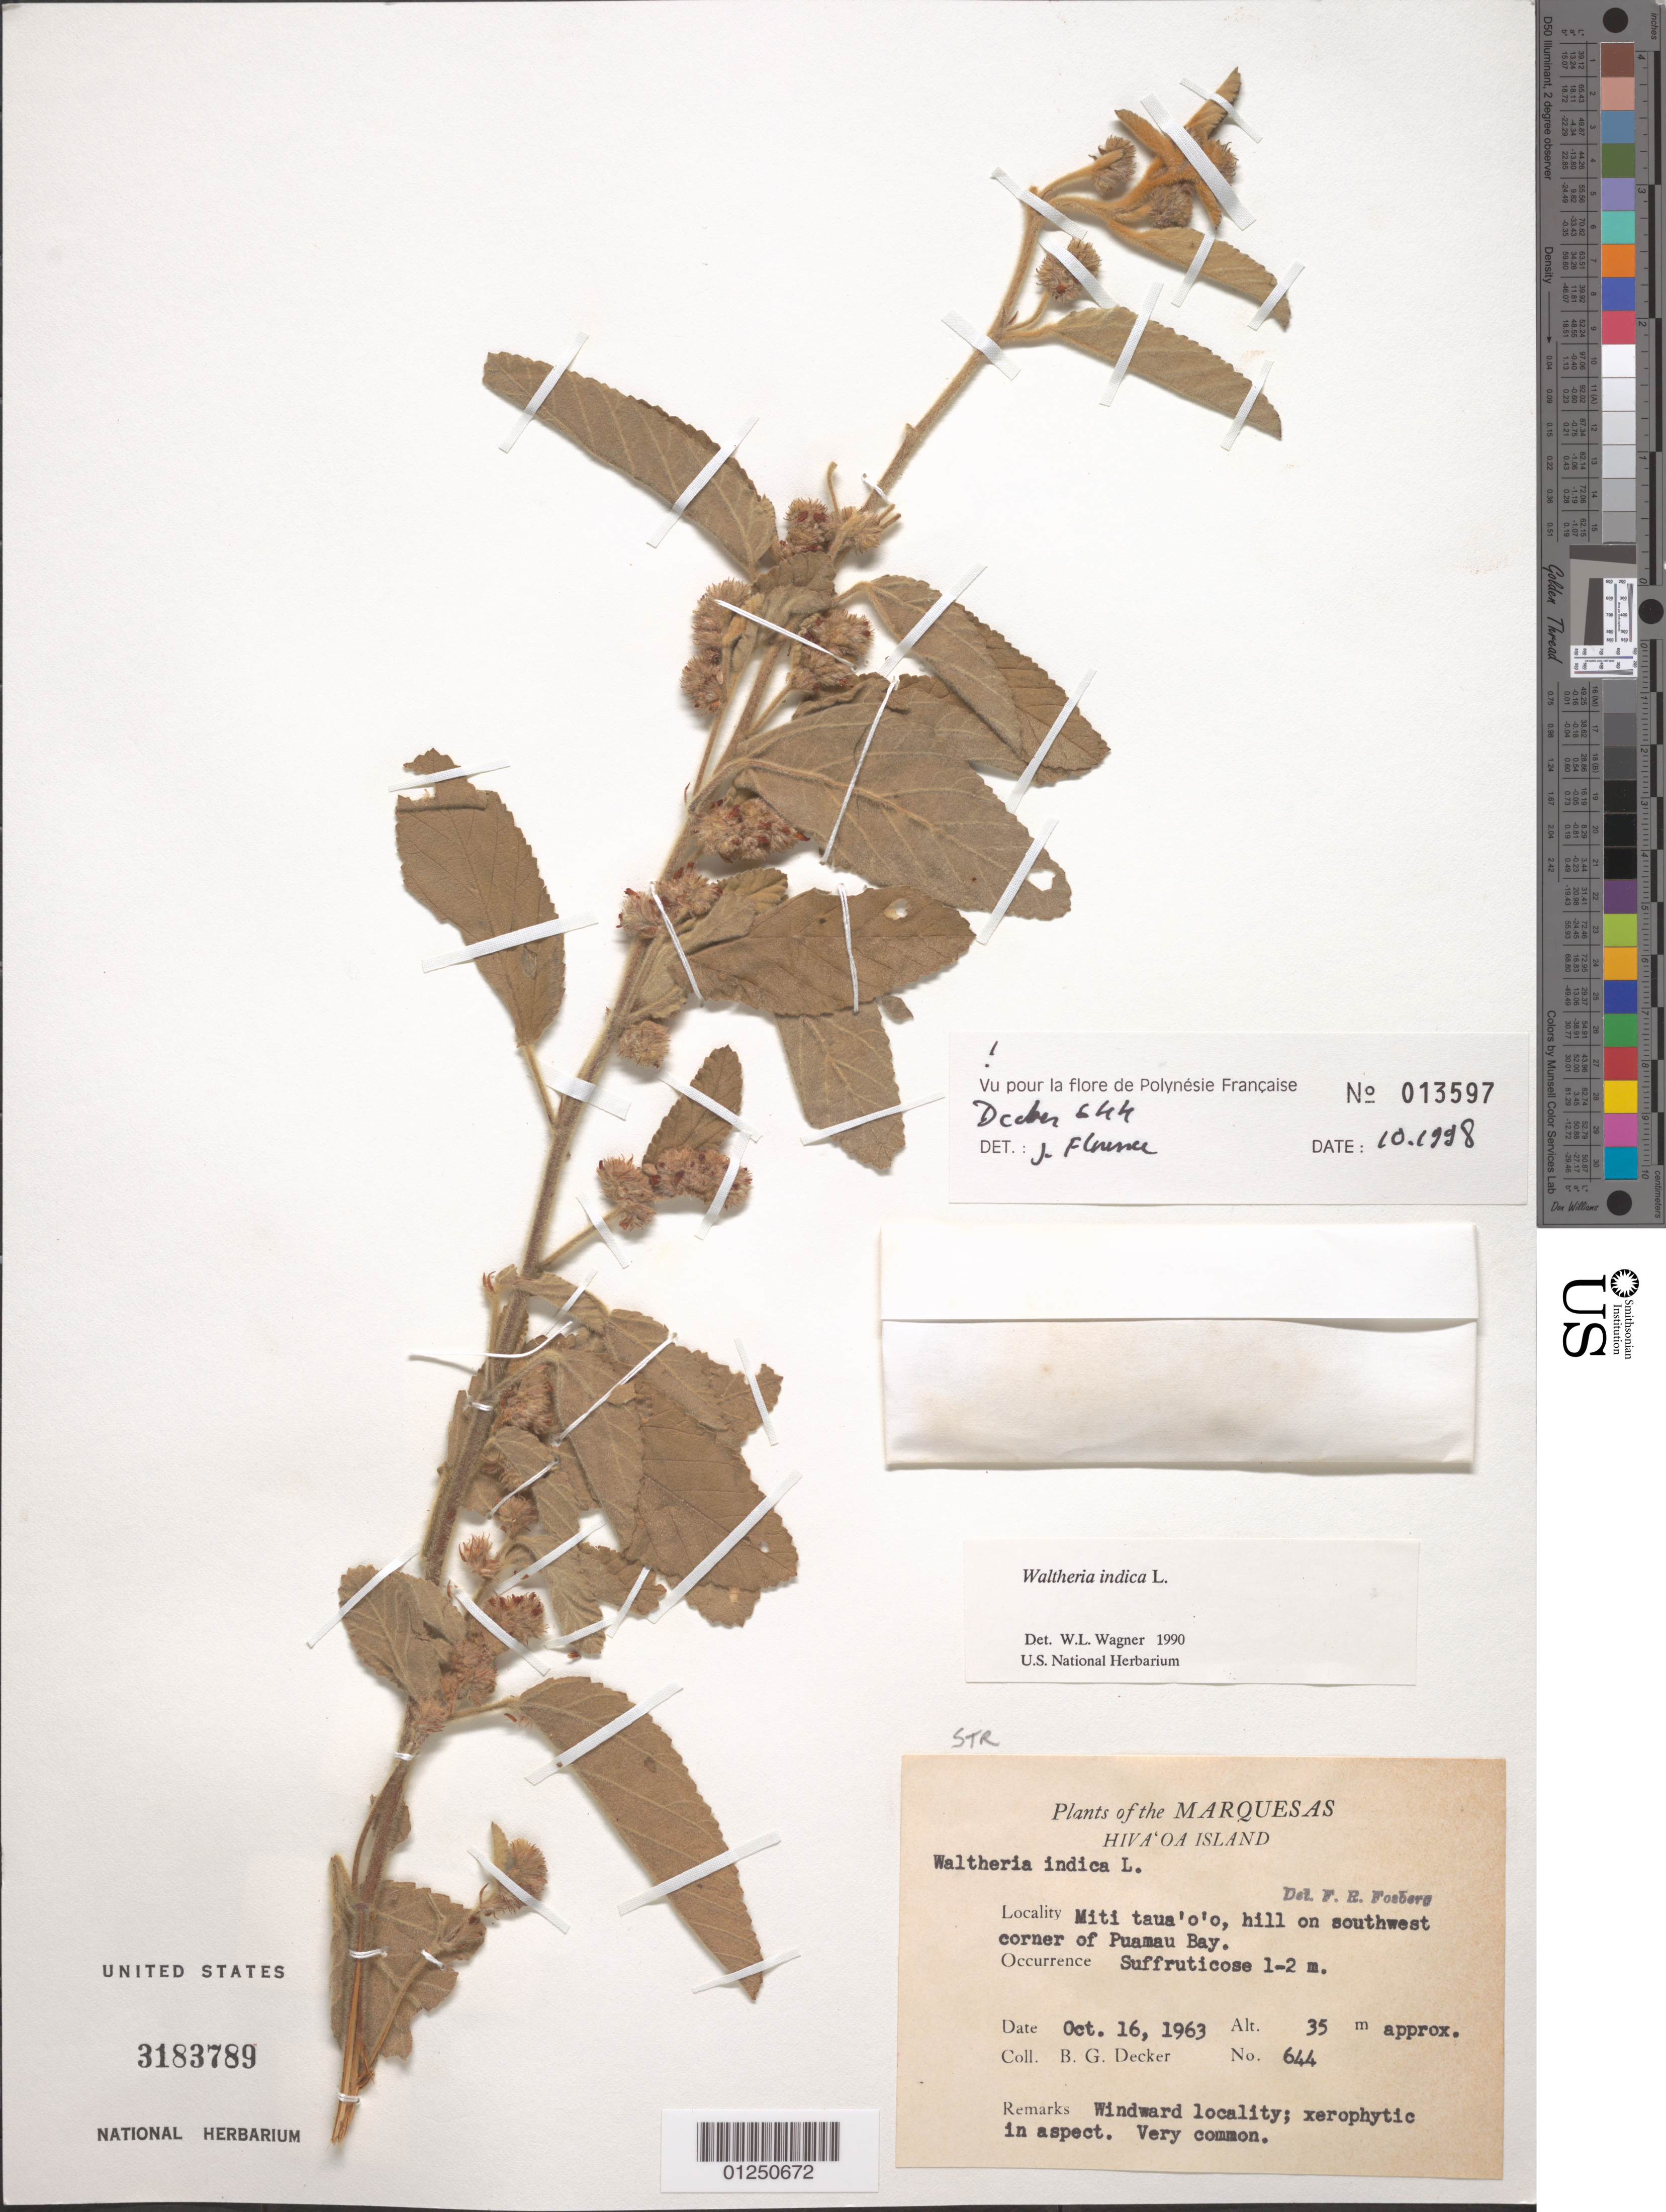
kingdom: Plantae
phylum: Tracheophyta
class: Magnoliopsida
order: Malvales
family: Malvaceae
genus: Waltheria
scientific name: Waltheria indica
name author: L.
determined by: Wagner, W. L., (BOT), Smithsonian Institution - National Museum of Natural History (UNITED STATES)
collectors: B. G. Decker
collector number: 644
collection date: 1963-10-16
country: French Polynesia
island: Hiva Oa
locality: Miti taua'o'o, southwest corner of Puamau Bay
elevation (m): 35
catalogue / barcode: US 3183789